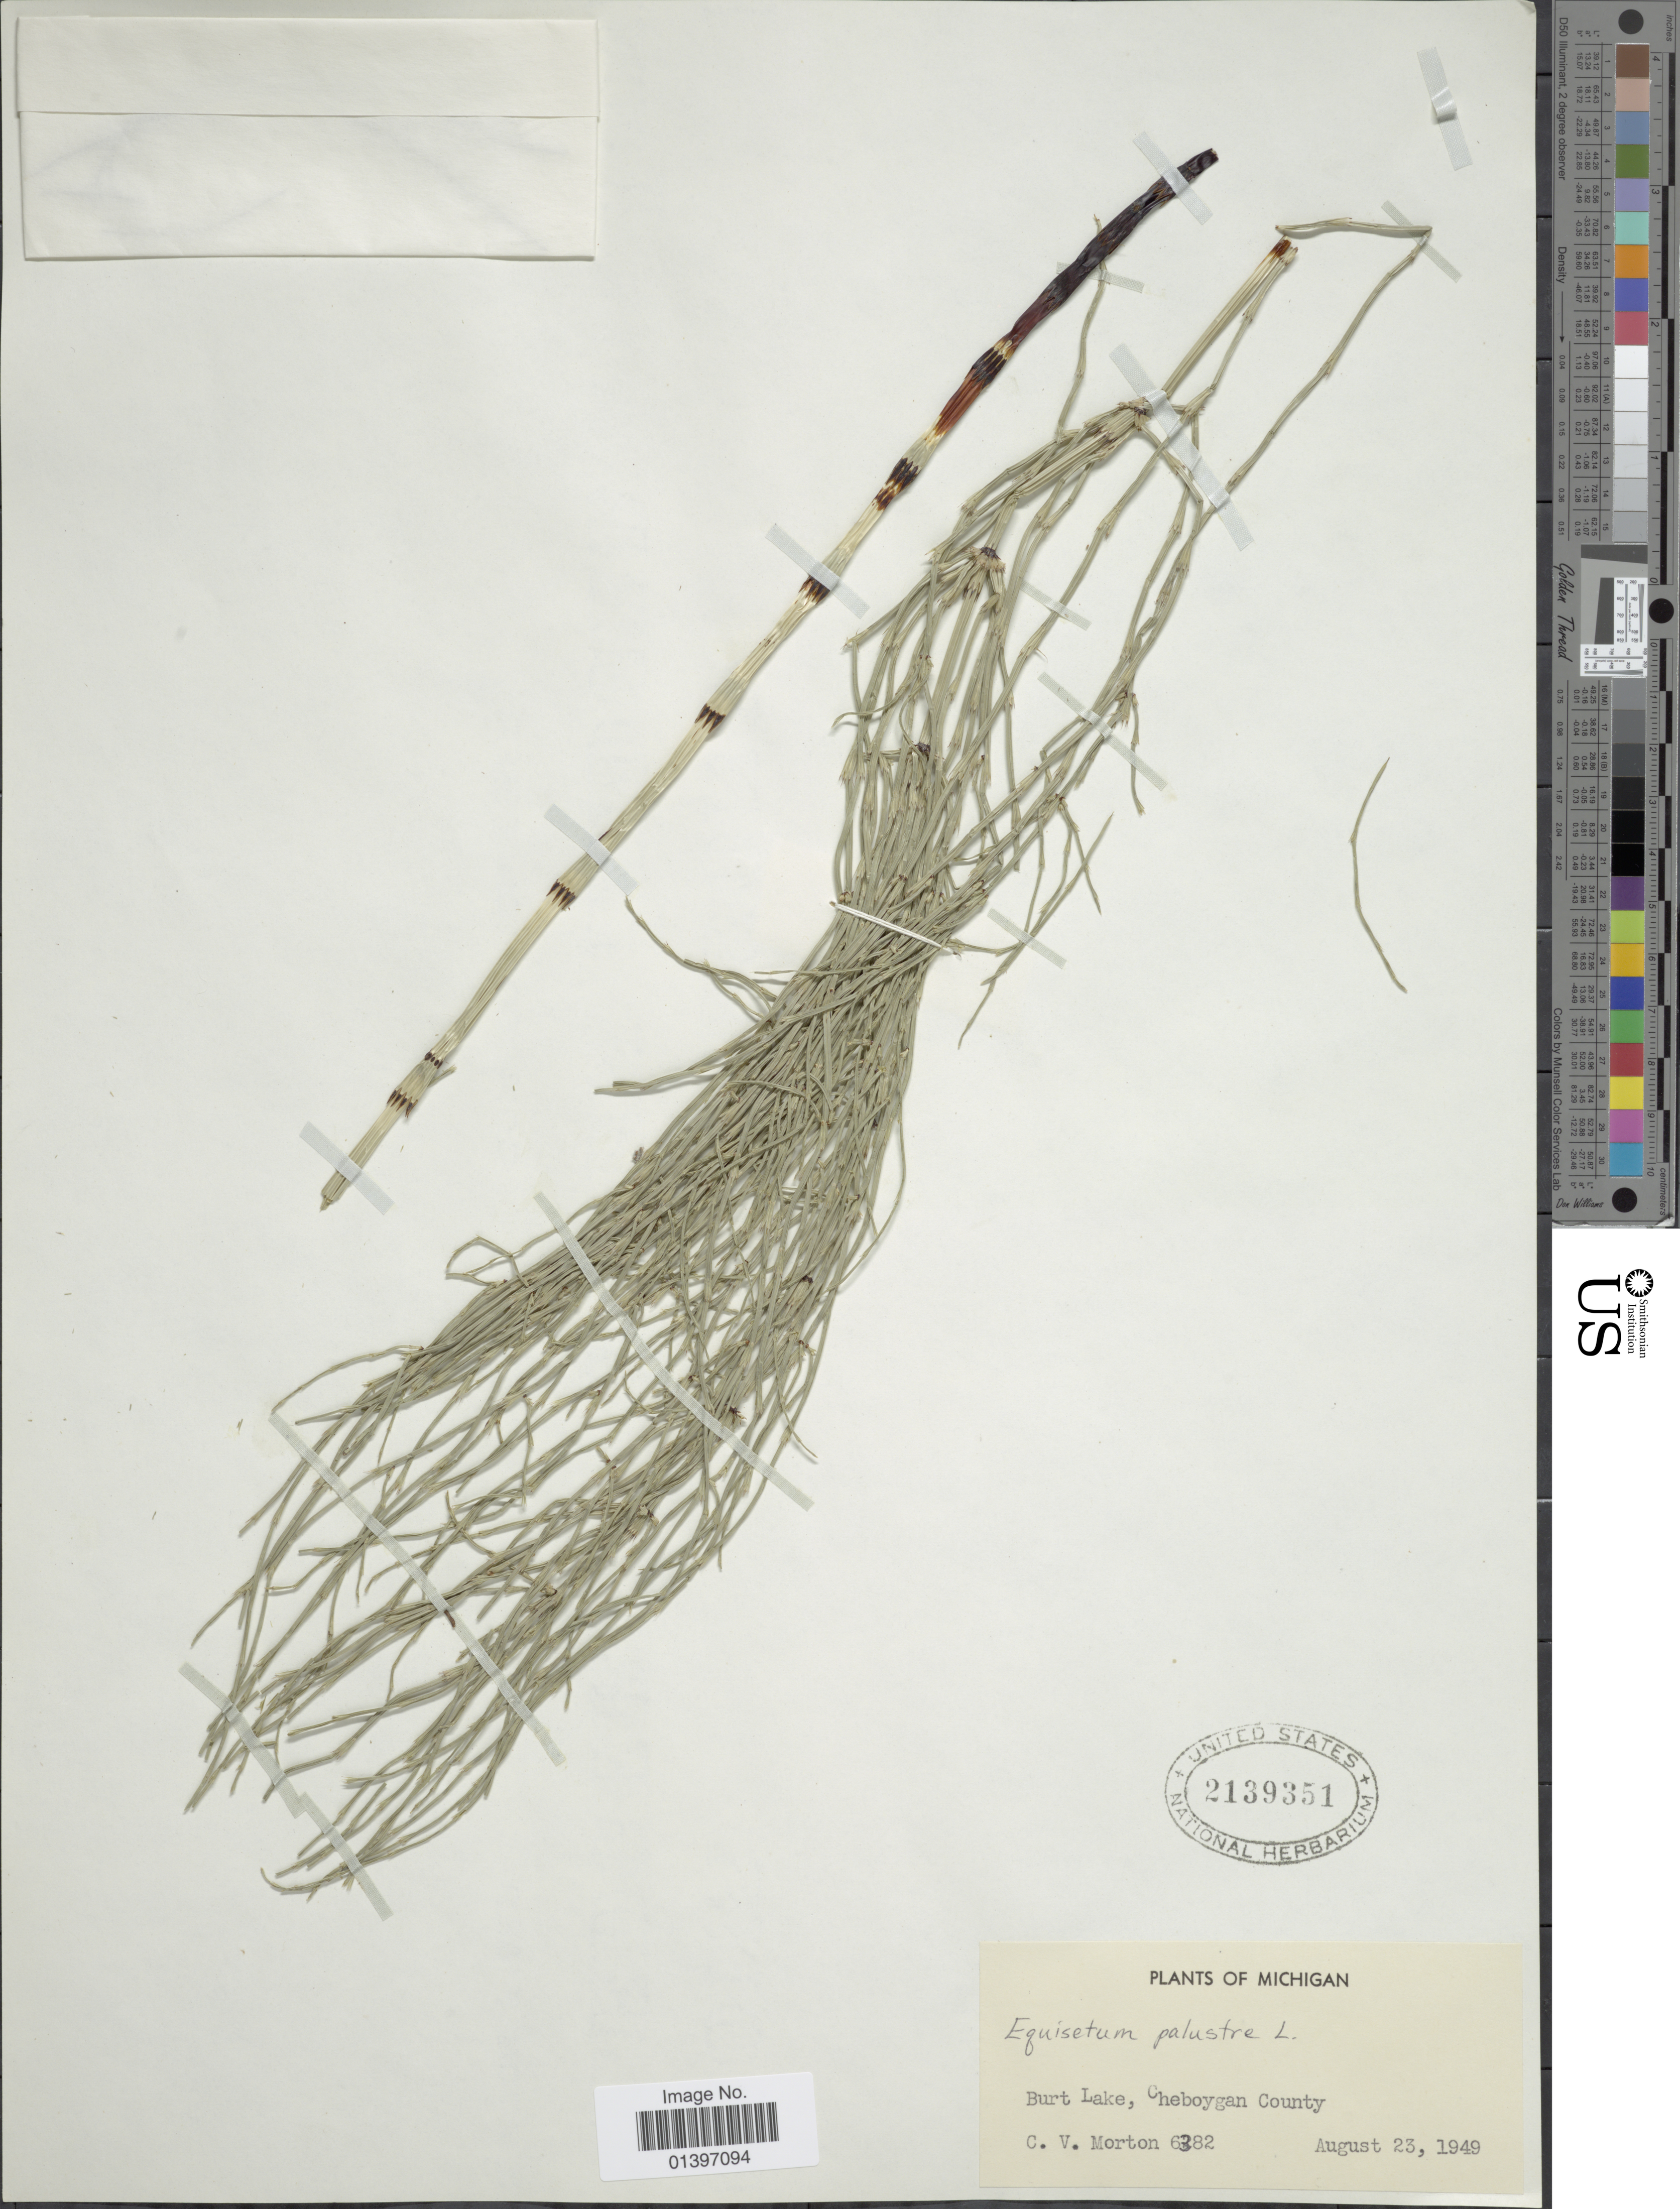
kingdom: Plantae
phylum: Tracheophyta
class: Polypodiopsida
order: Equisetales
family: Equisetaceae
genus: Equisetum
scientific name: Equisetum palustre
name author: L.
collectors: C. V. Morton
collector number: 6382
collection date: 1949-08-23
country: United States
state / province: Michigan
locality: Burt Lake, Cheboyan County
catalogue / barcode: US 2139351